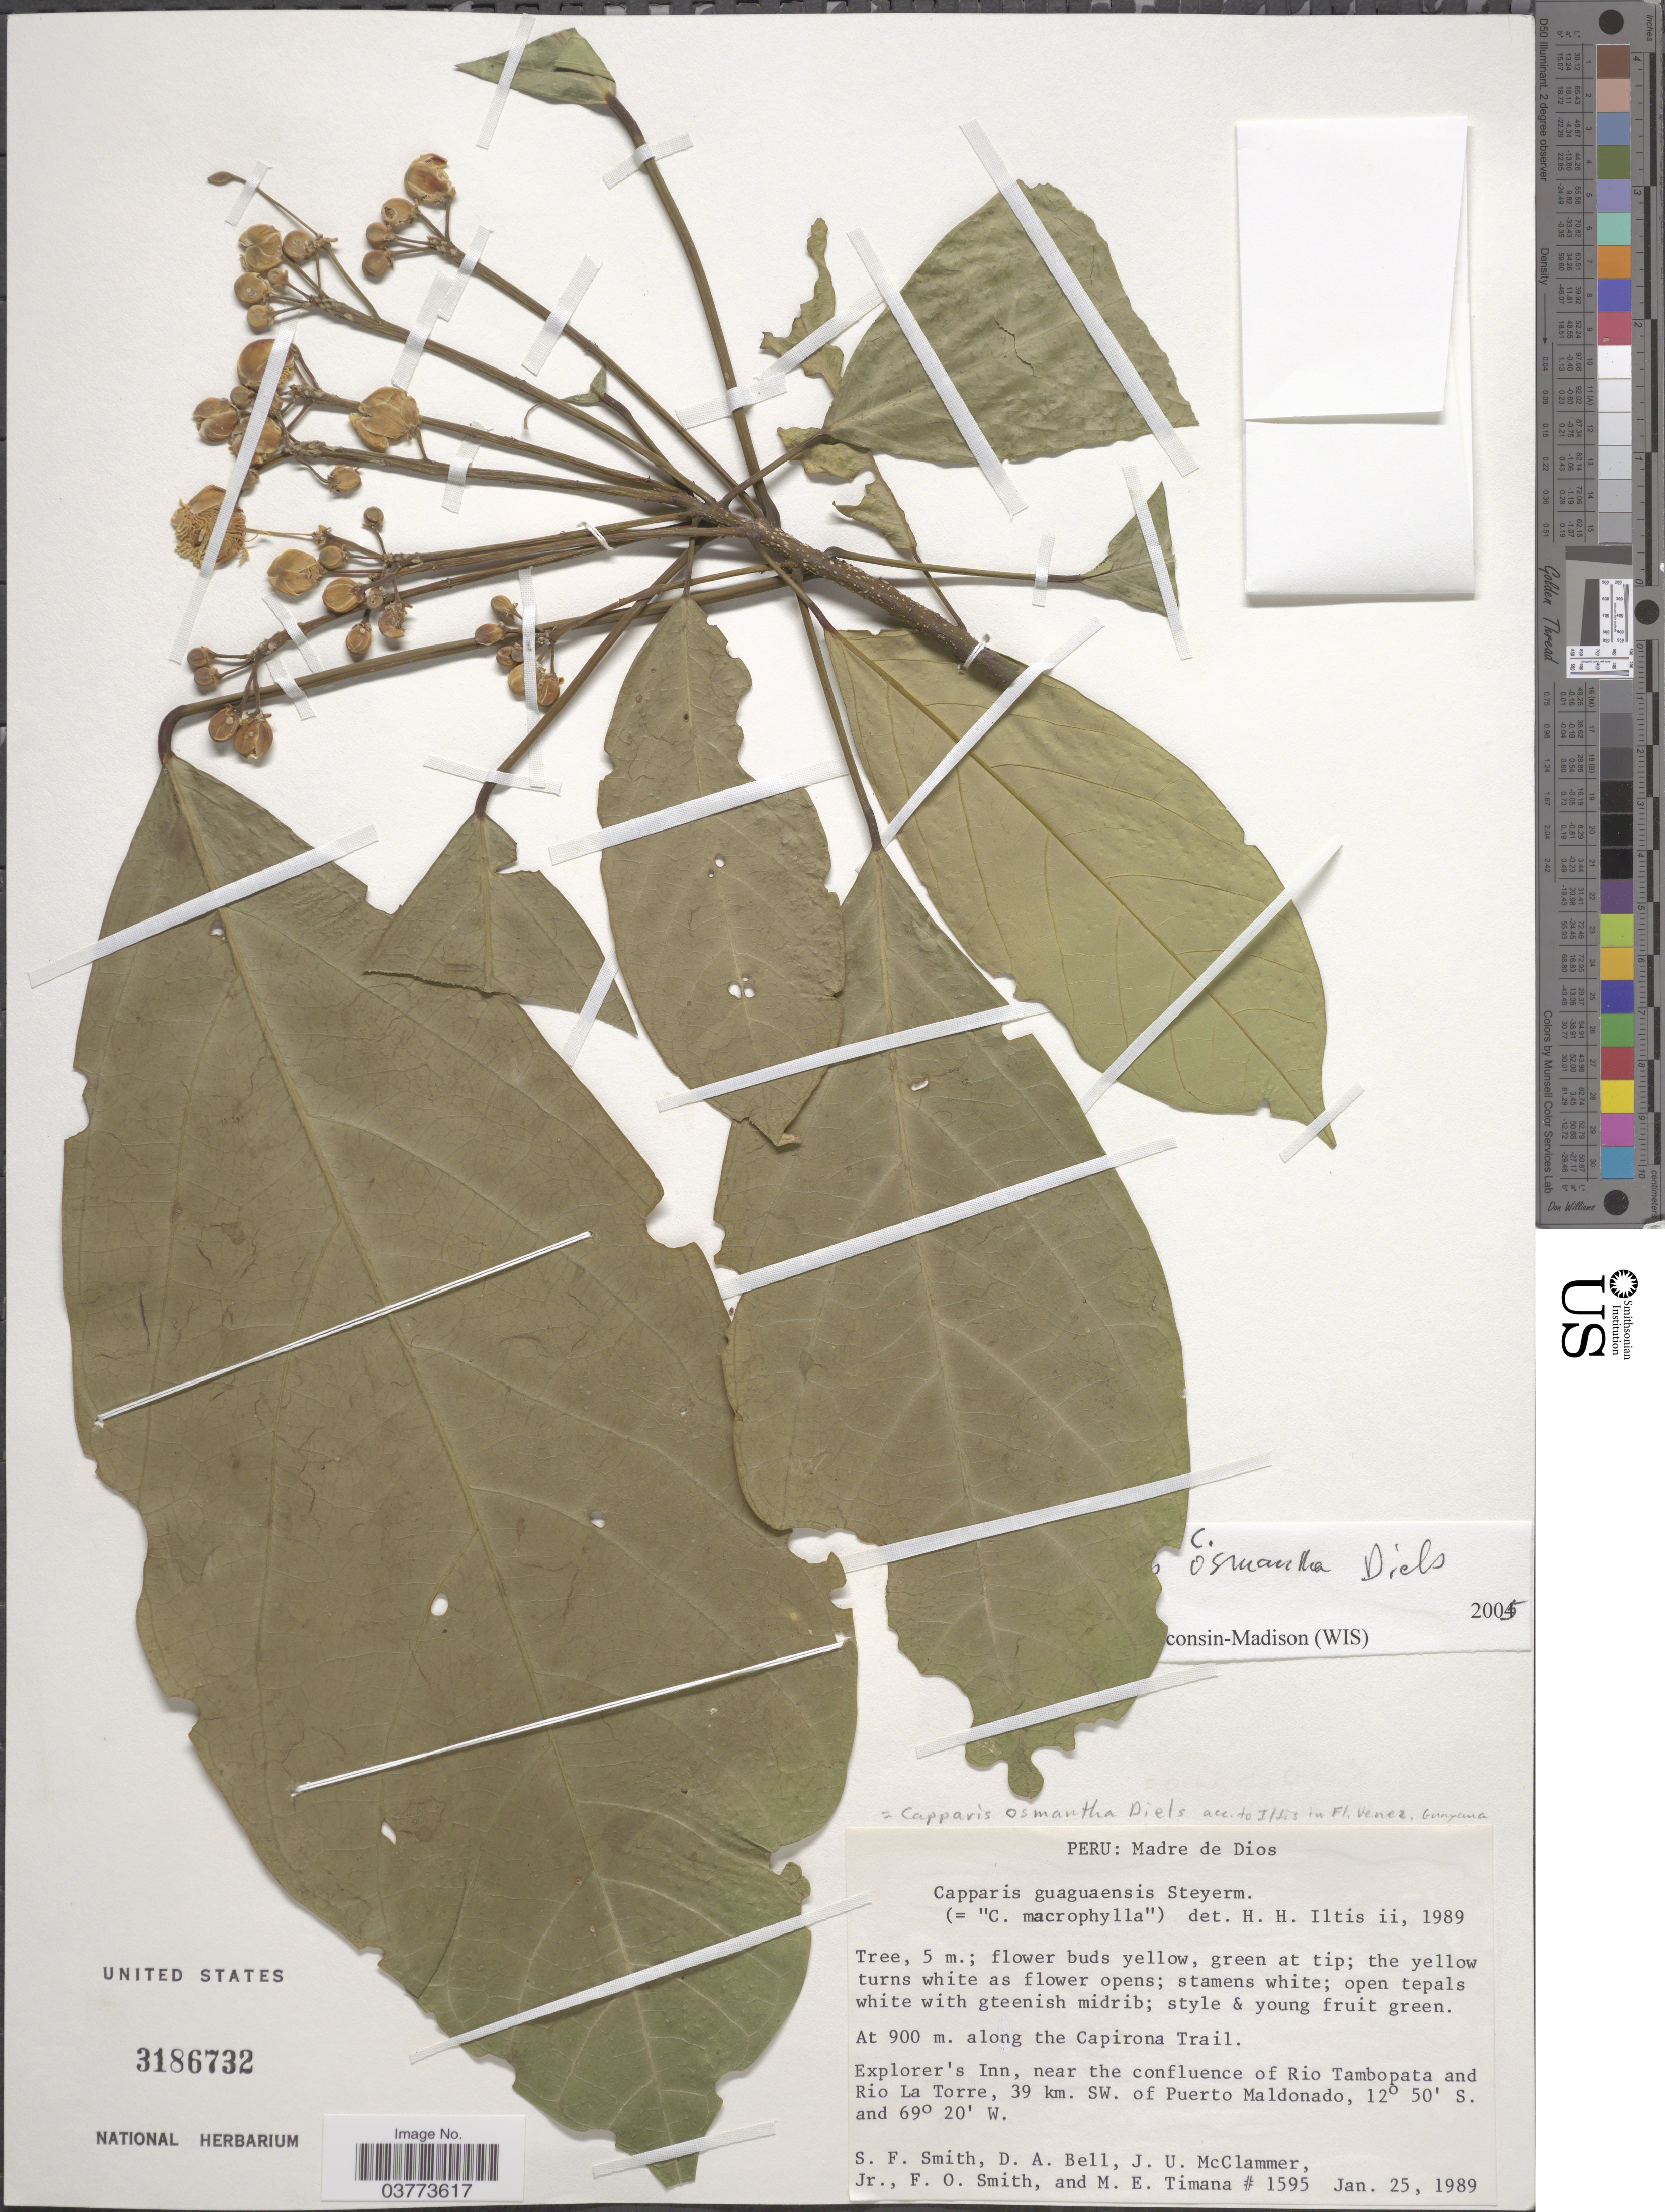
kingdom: Plantae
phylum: Tracheophyta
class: Magnoliopsida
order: Brassicales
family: Capparaceae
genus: Capparidastrum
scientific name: Capparidastrum osmanthum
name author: (Diels) Cornejo & Iltis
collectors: S.F. Smith, D. A. Bell, J. McClammer Jr. & F. Smith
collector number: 1595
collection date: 1989-01-25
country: Peru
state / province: Madre de Dios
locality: Along the Capirona Trail. Explorer's Inn, near the confluence of Rio Tambopata and Rio La Torre, 39 km SW of Puerto Maldonado.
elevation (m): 900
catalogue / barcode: US 3186732